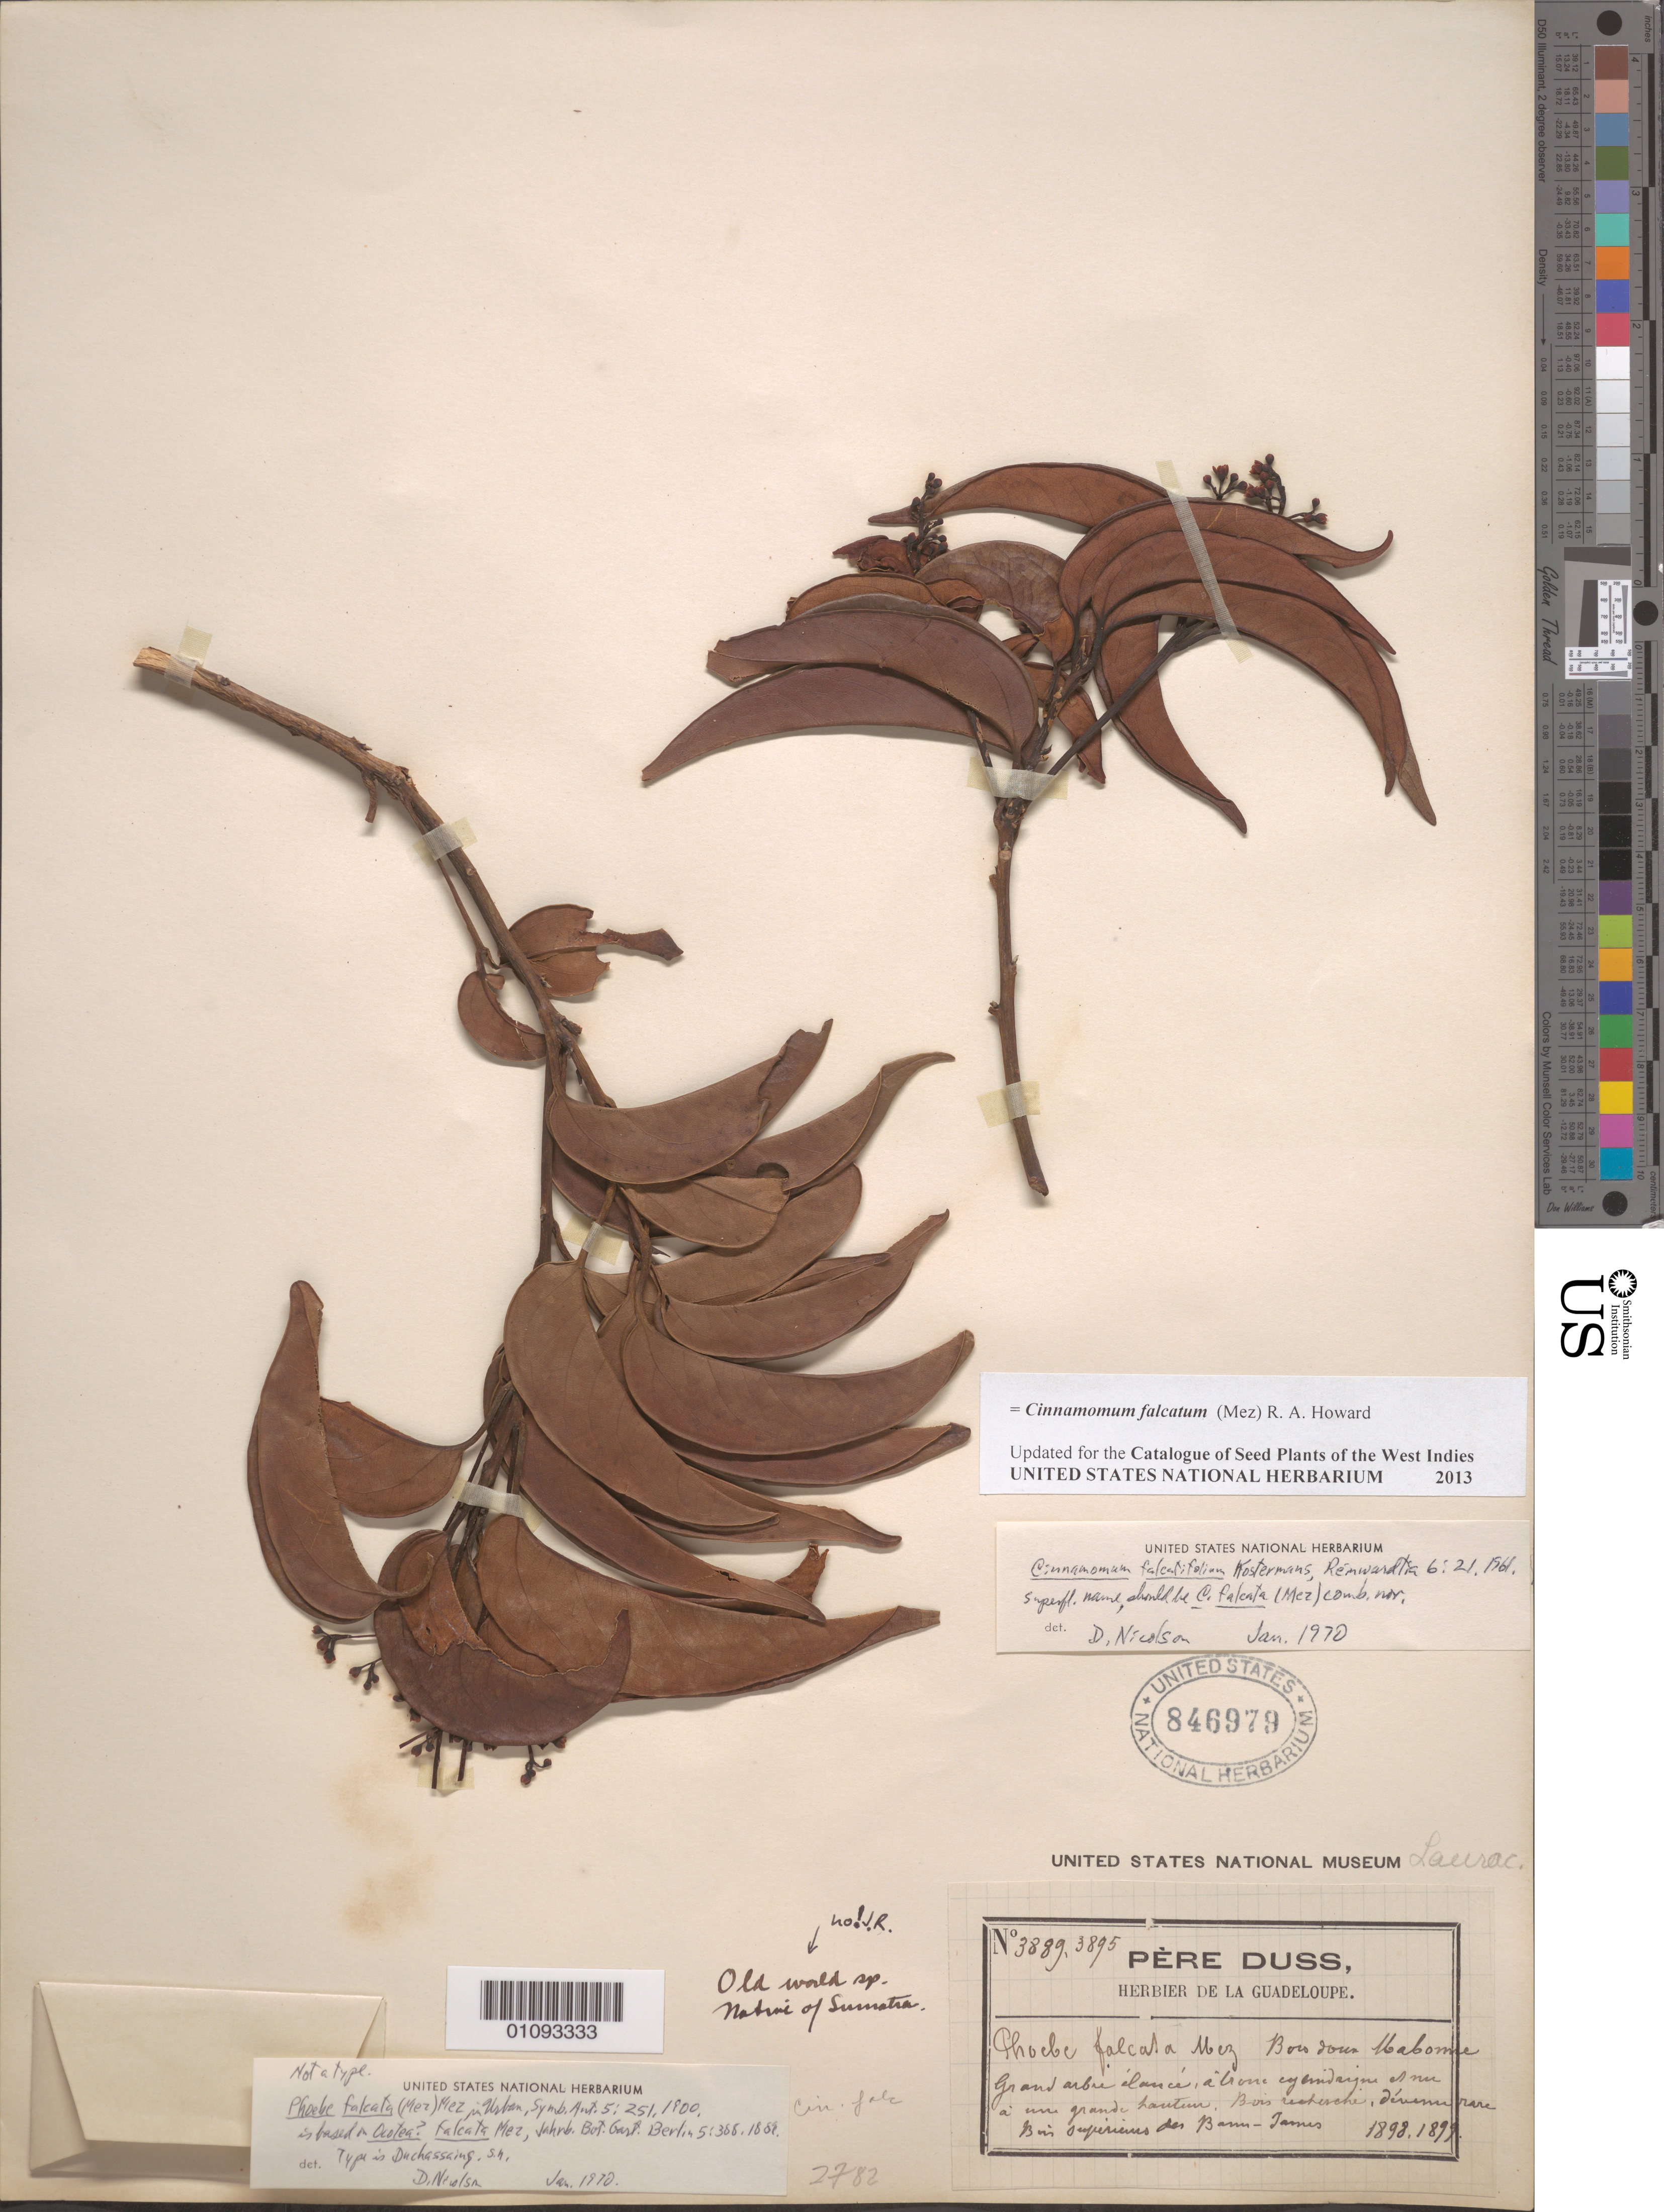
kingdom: Plantae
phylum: Tracheophyta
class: Magnoliopsida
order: Laurales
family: Lauraceae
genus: Cinnamomum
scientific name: Cinnamomum falcatum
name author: (Mez) R.A. Howard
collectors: Père Duss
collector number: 3889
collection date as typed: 1898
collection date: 1898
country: Guadeloupe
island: Basse Terre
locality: Bains Jaunes.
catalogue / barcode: US 846979